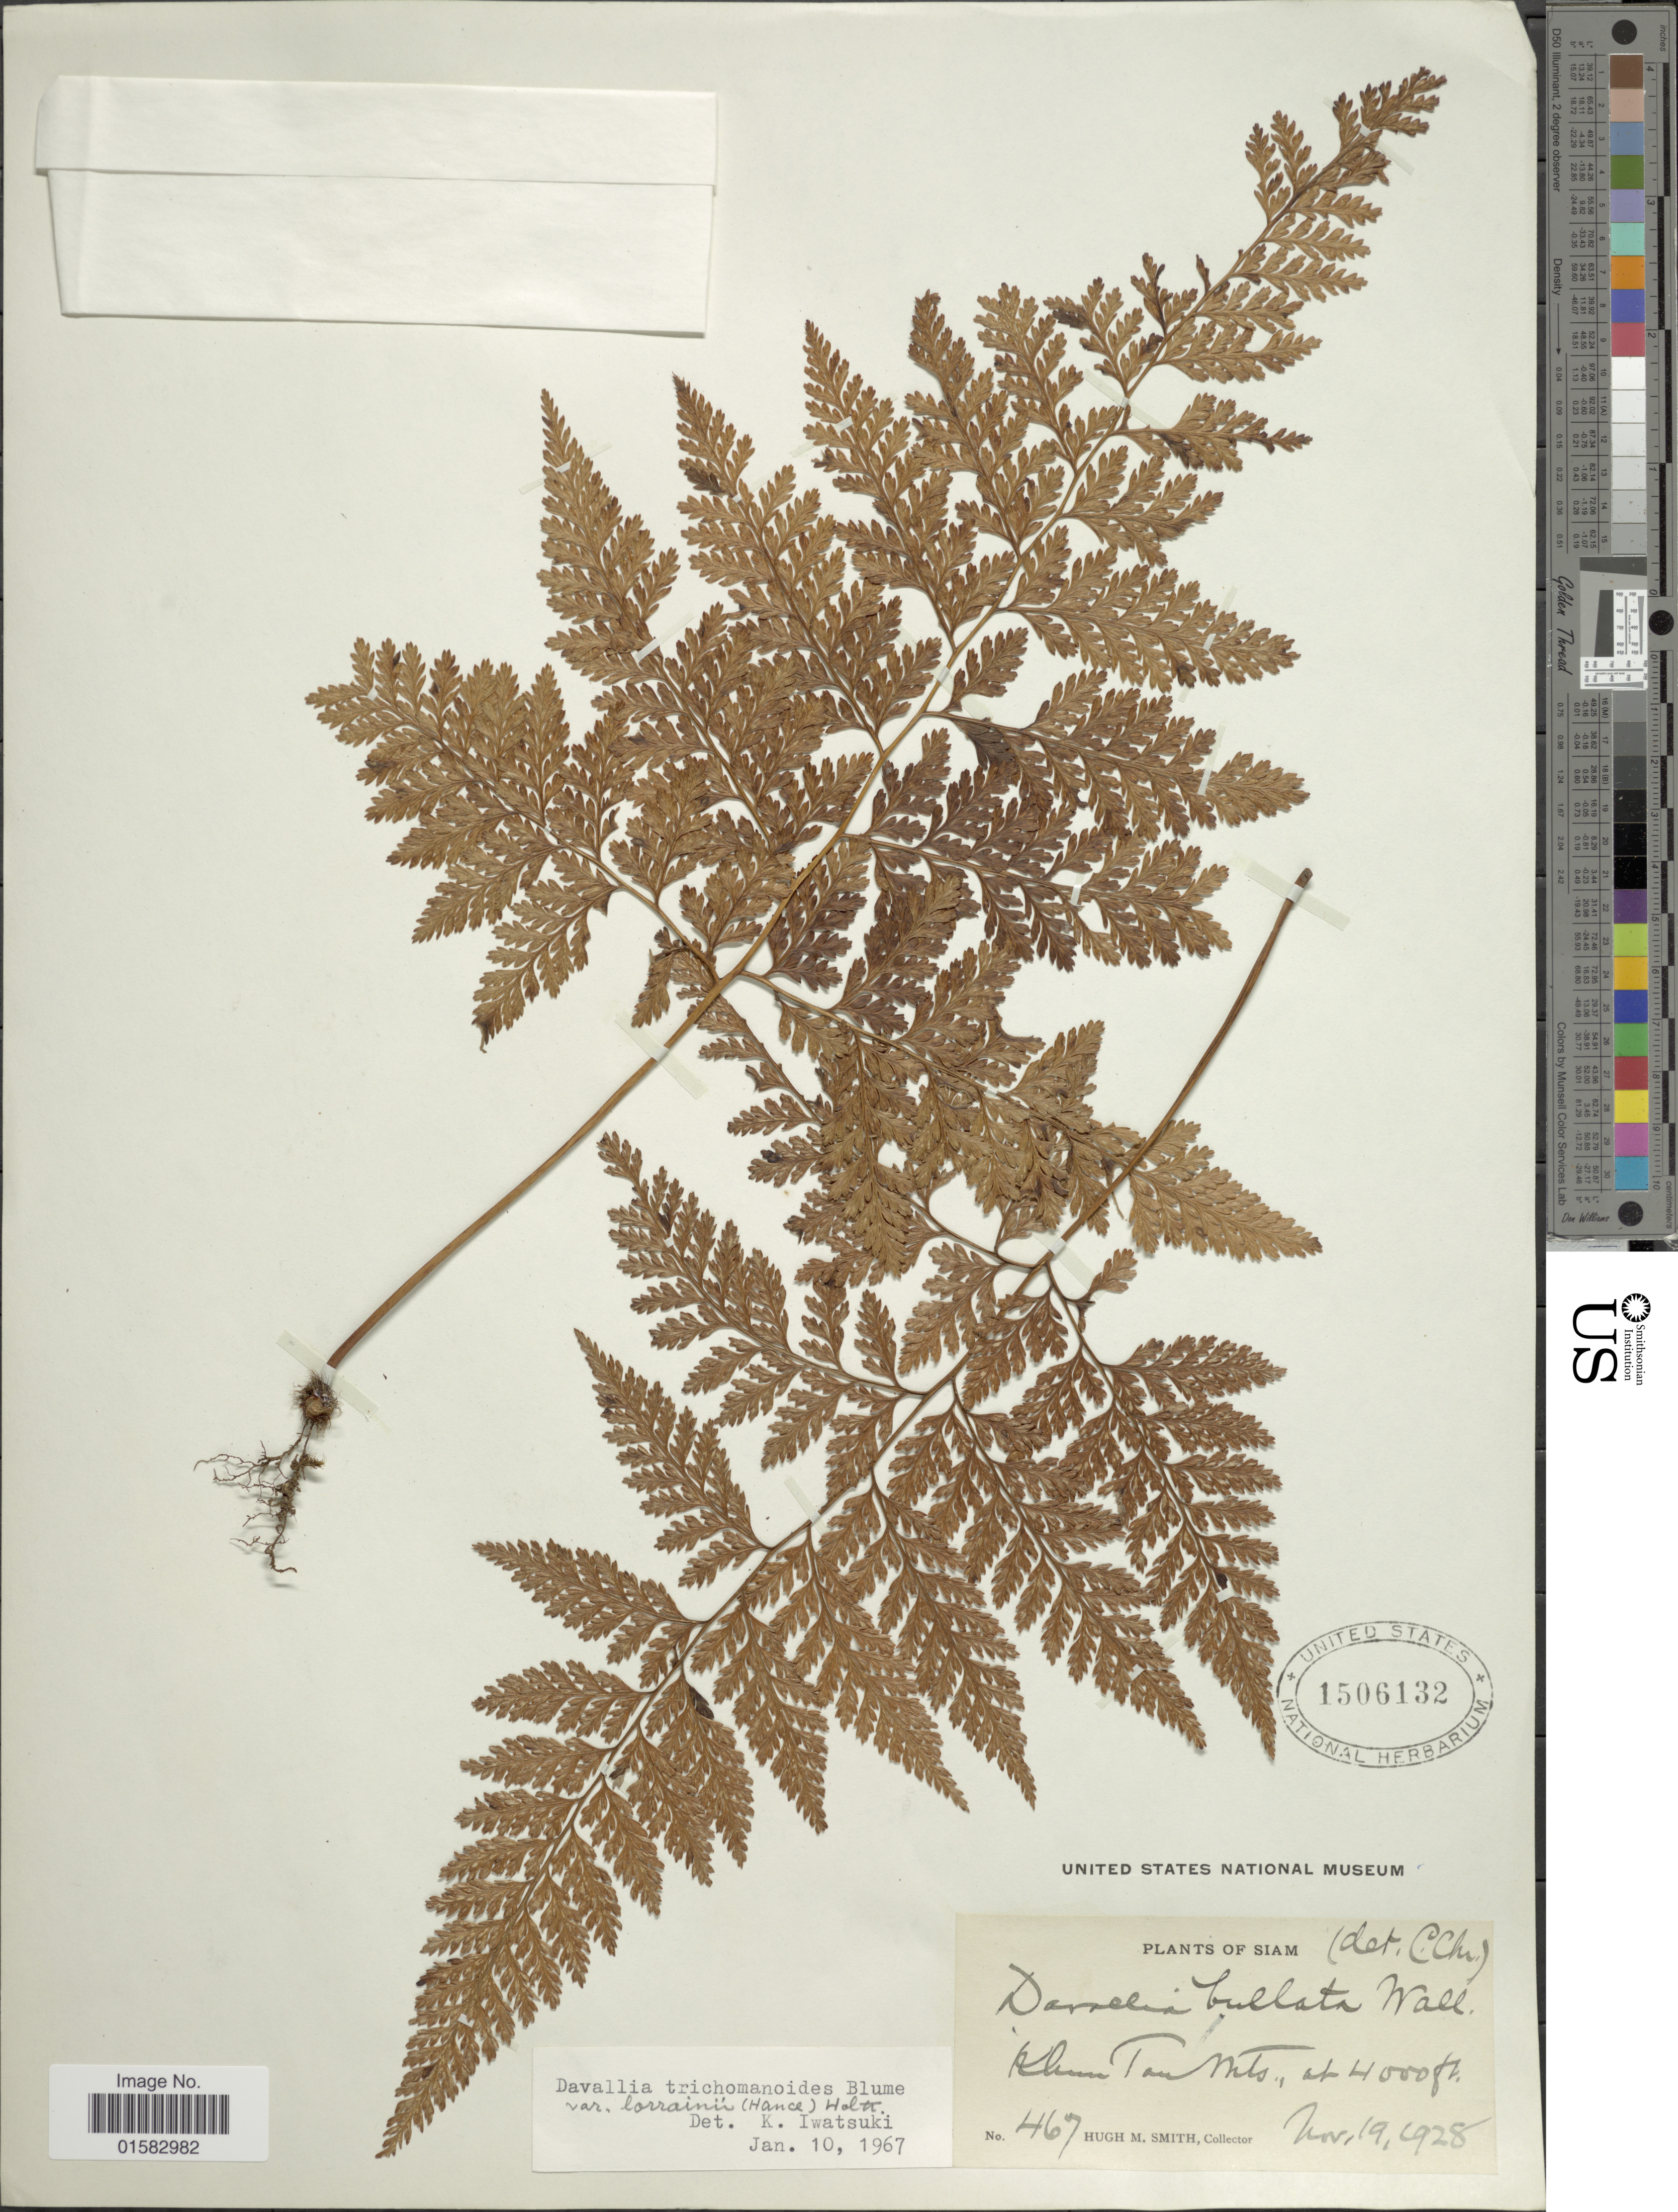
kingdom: Plantae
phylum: Tracheophyta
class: Polypodiopsida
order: Polypodiales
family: Davalliaceae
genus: Davallia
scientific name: Davallia trichomanoides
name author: Blume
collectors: H. M. Smith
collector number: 467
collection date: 1928-11-19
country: Thailand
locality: Siam. Khun Tan Mts.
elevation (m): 1219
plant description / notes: Corrected "Khun Tow Mts" to Khun Tan Mts.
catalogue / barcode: US 1506132